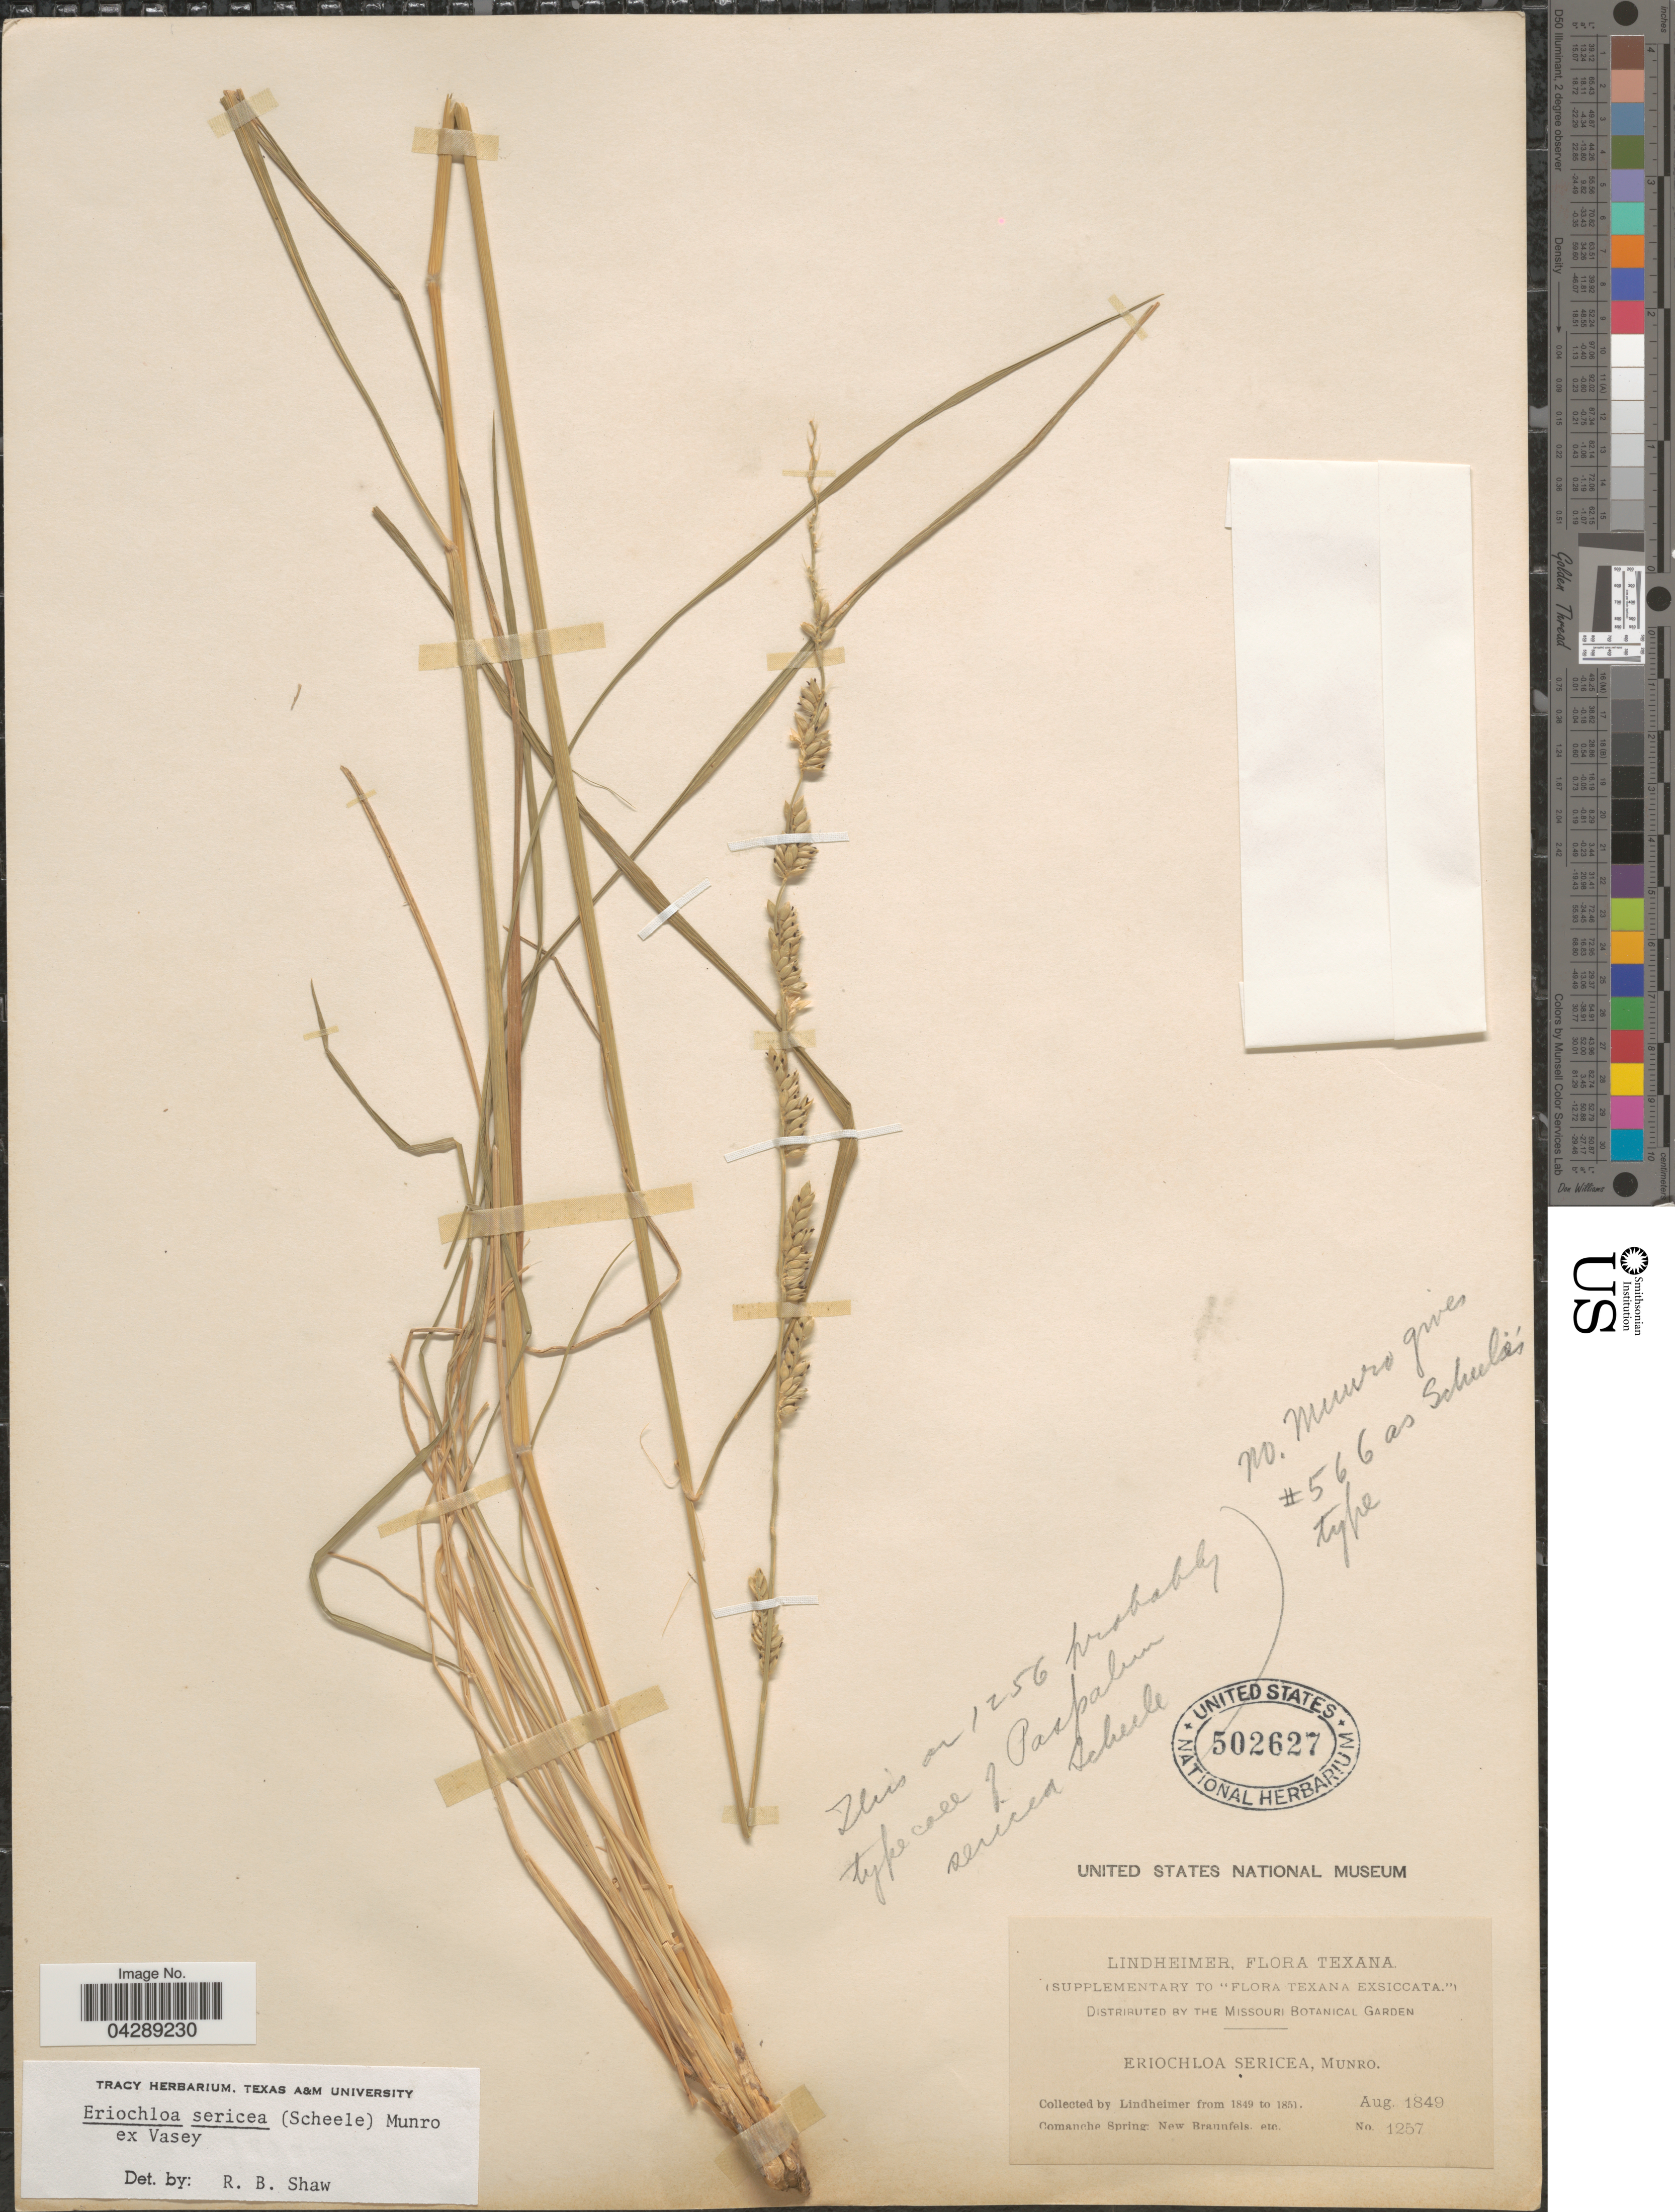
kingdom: Plantae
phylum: Tracheophyta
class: Liliopsida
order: Poales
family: Poaceae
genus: Eriochloa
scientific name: Eriochloa sericea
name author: (Scheele) Munro ex Vasey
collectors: -. Lindheimer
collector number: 1257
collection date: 1849-08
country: United States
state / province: Texas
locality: Texana. Comanche Spring, New Braunfels.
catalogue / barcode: US 502627